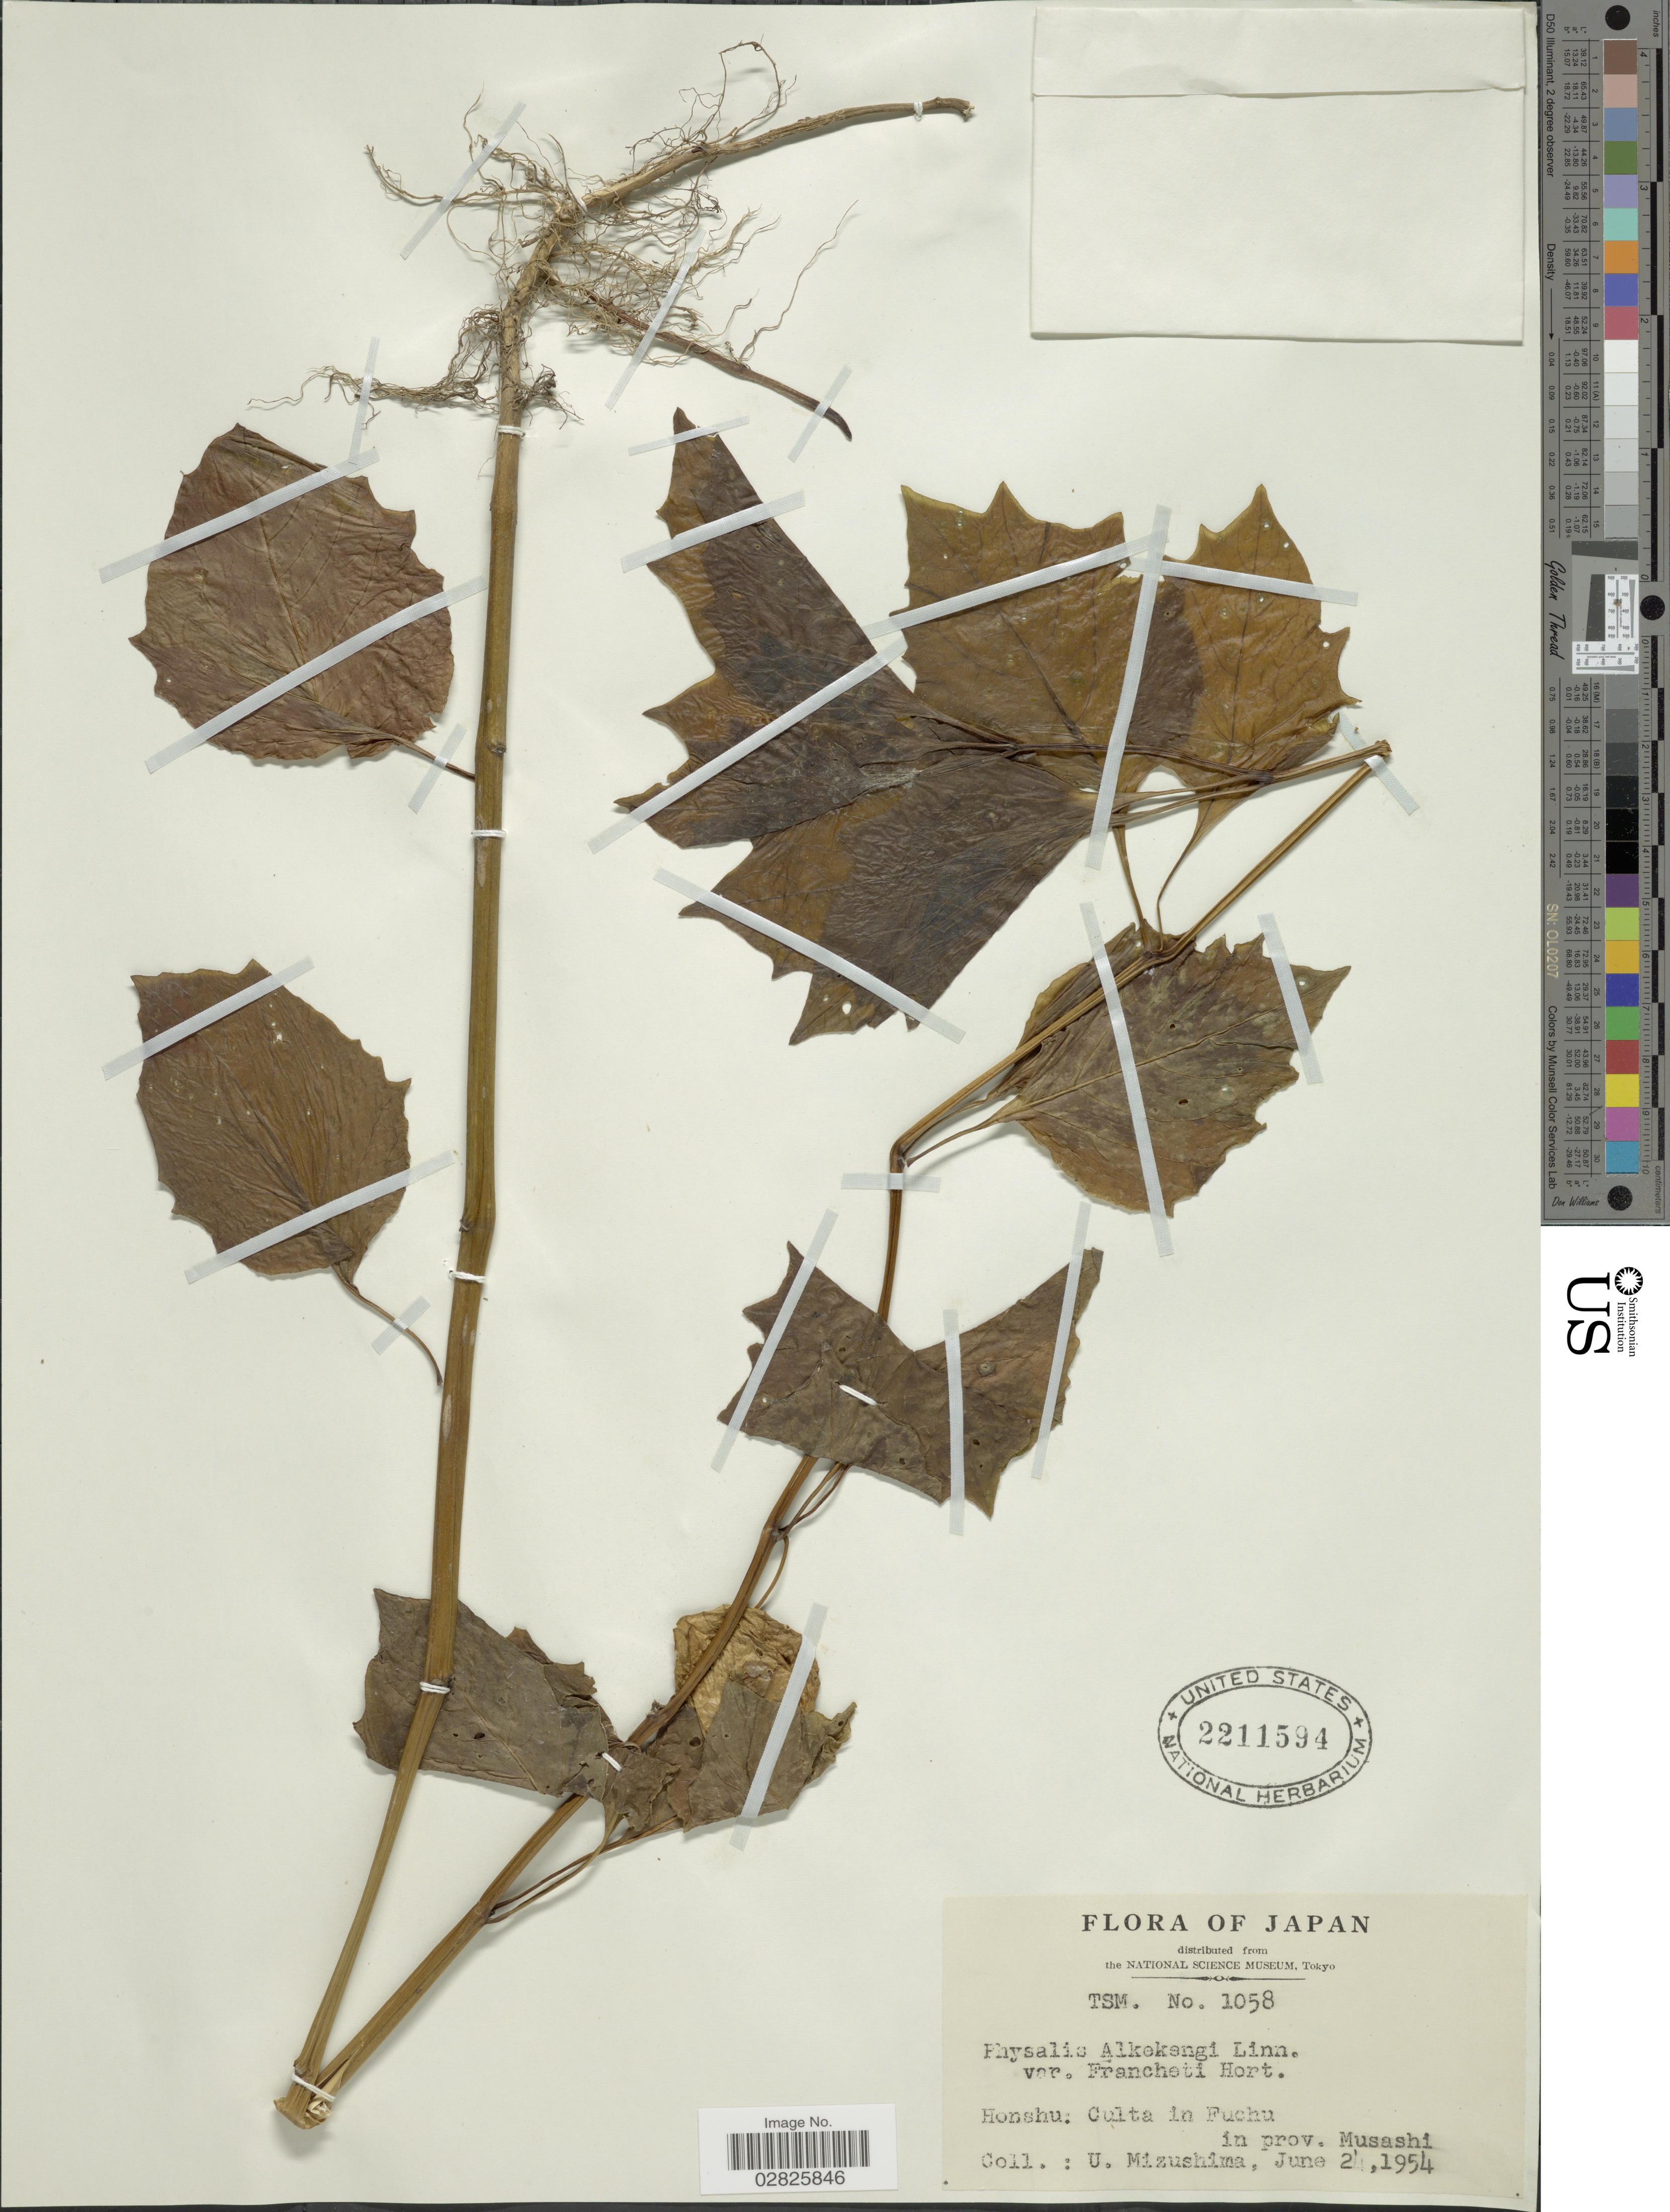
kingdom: Plantae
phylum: Tracheophyta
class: Magnoliopsida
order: Solanales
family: Solanaceae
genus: Physalis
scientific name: Physalis alkekengi var. franchetii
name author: (Mast.) Makino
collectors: U. Mizushima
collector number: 1058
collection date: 1954-06-24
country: Japan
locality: Honshu: Culta in Fuchu. In prov. Musashi.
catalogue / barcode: US 2211594